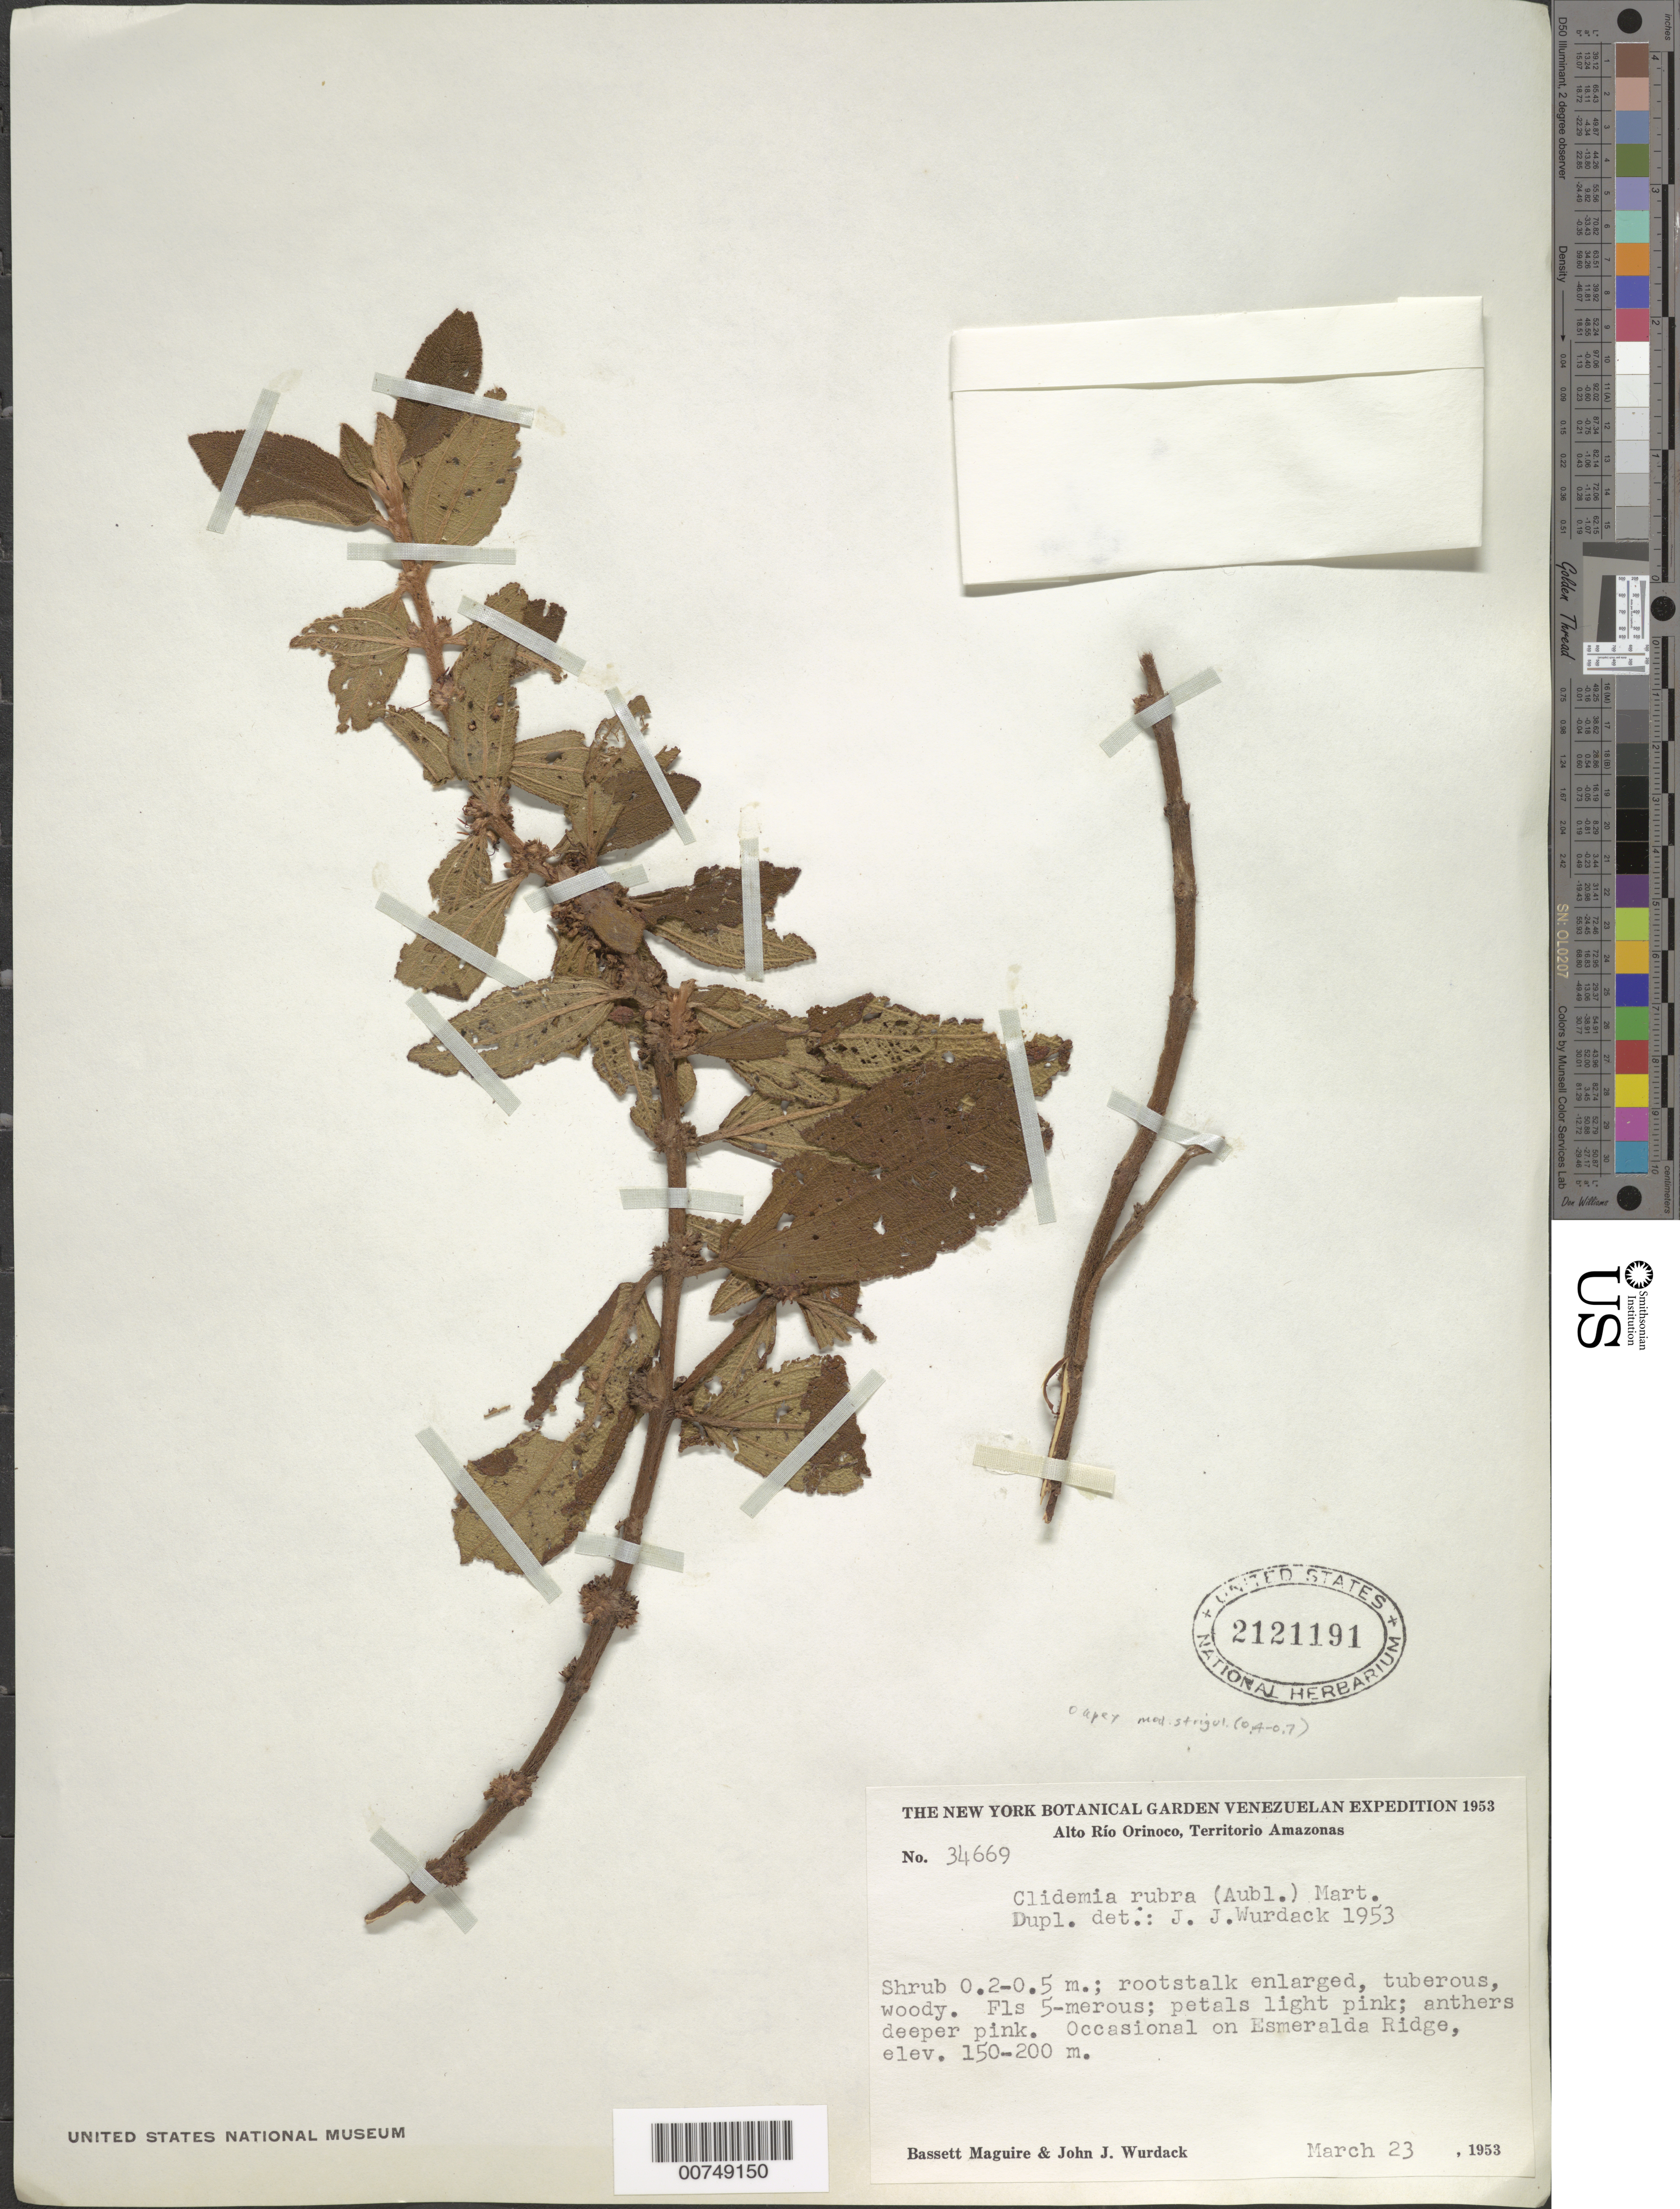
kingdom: Plantae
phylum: Tracheophyta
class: Magnoliopsida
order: Myrtales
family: Melastomataceae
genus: Clidemia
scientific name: Clidemia rubra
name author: (Aubl.) Mart.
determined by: Wurdack, John J., (US), US (UNITED STATES)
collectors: B. Maguire & J. J. Wurdack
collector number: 34669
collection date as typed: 23-Mar-53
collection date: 1953-03-23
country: Venezuela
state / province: Amazonas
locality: Alto Río Orinoco, Esmeralda Ridge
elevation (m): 150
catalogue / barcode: US 2121191